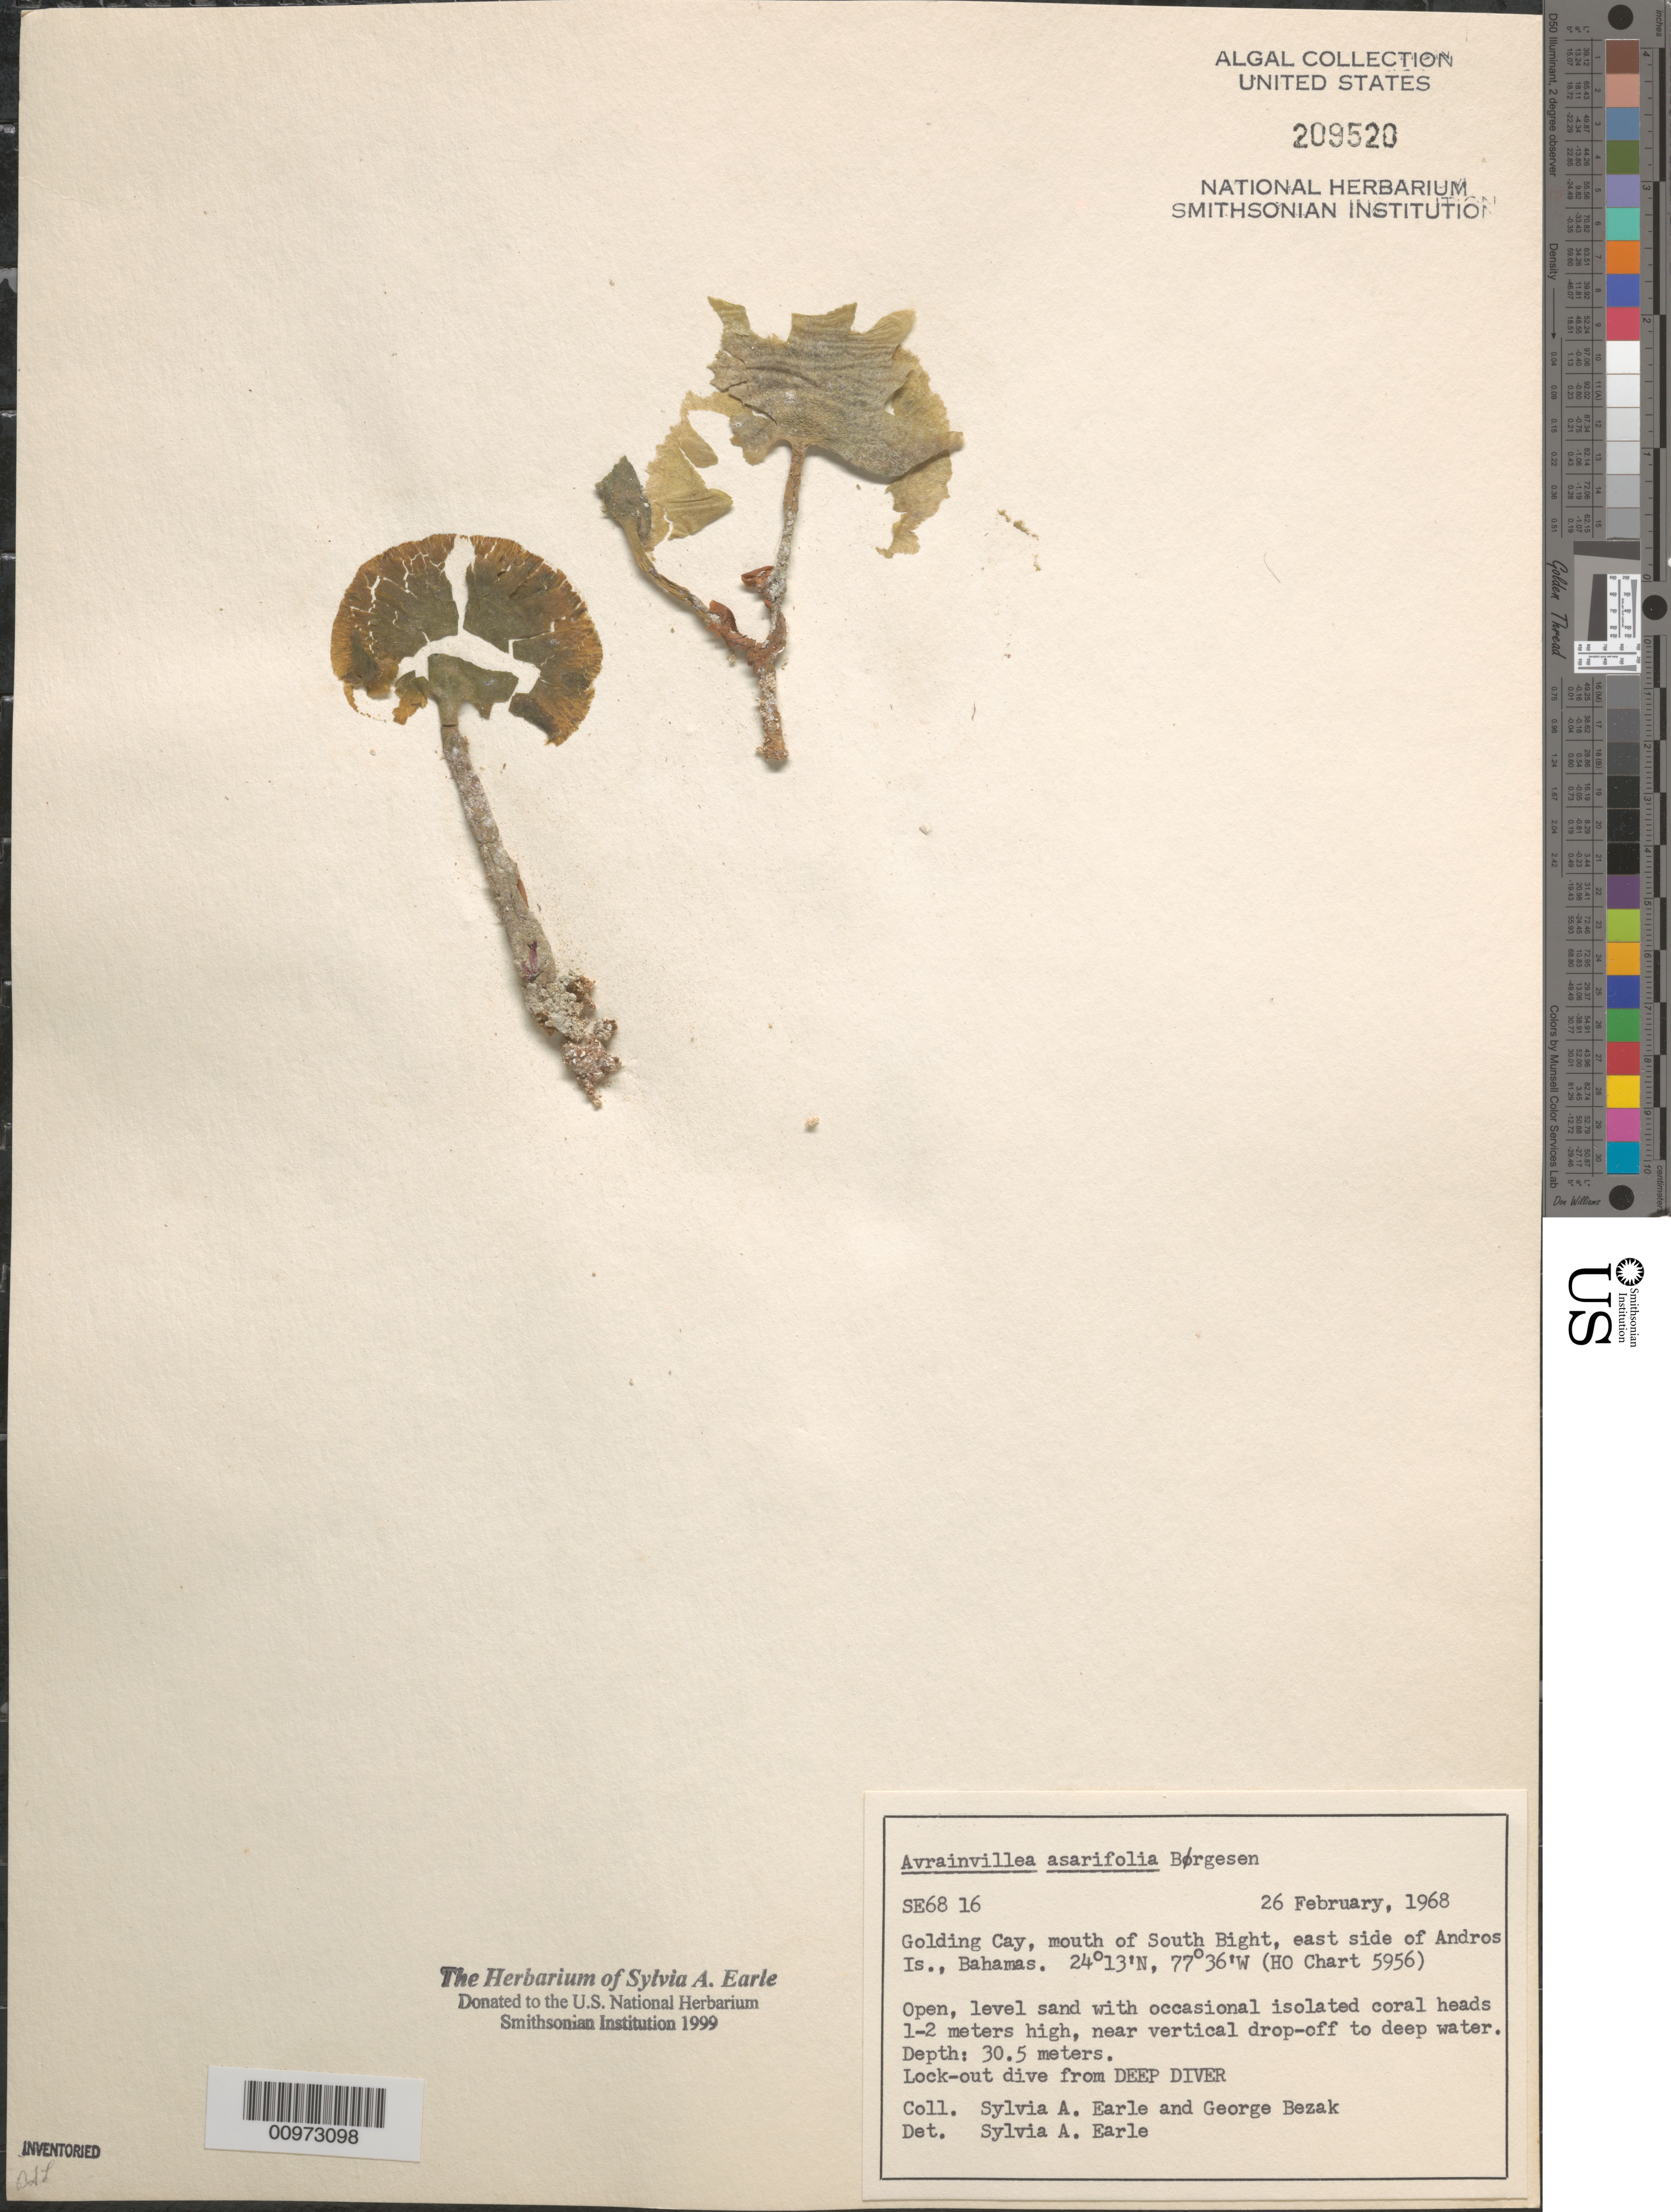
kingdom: Plantae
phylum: Chlorophyta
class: Ulvophyceae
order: Bryopsidales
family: Dichotomosiphonaceae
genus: Avrainvillea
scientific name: Avrainvillea asarifolia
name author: Børgesen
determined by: Earle, S. A.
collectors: S. A. Earle & G. Bezak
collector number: SE 6816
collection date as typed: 26 Feb 1968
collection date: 1968-02-26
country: Bahamas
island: Golding Cay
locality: South Bight mouth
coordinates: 24 13' N, 77 36' W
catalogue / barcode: US 209520